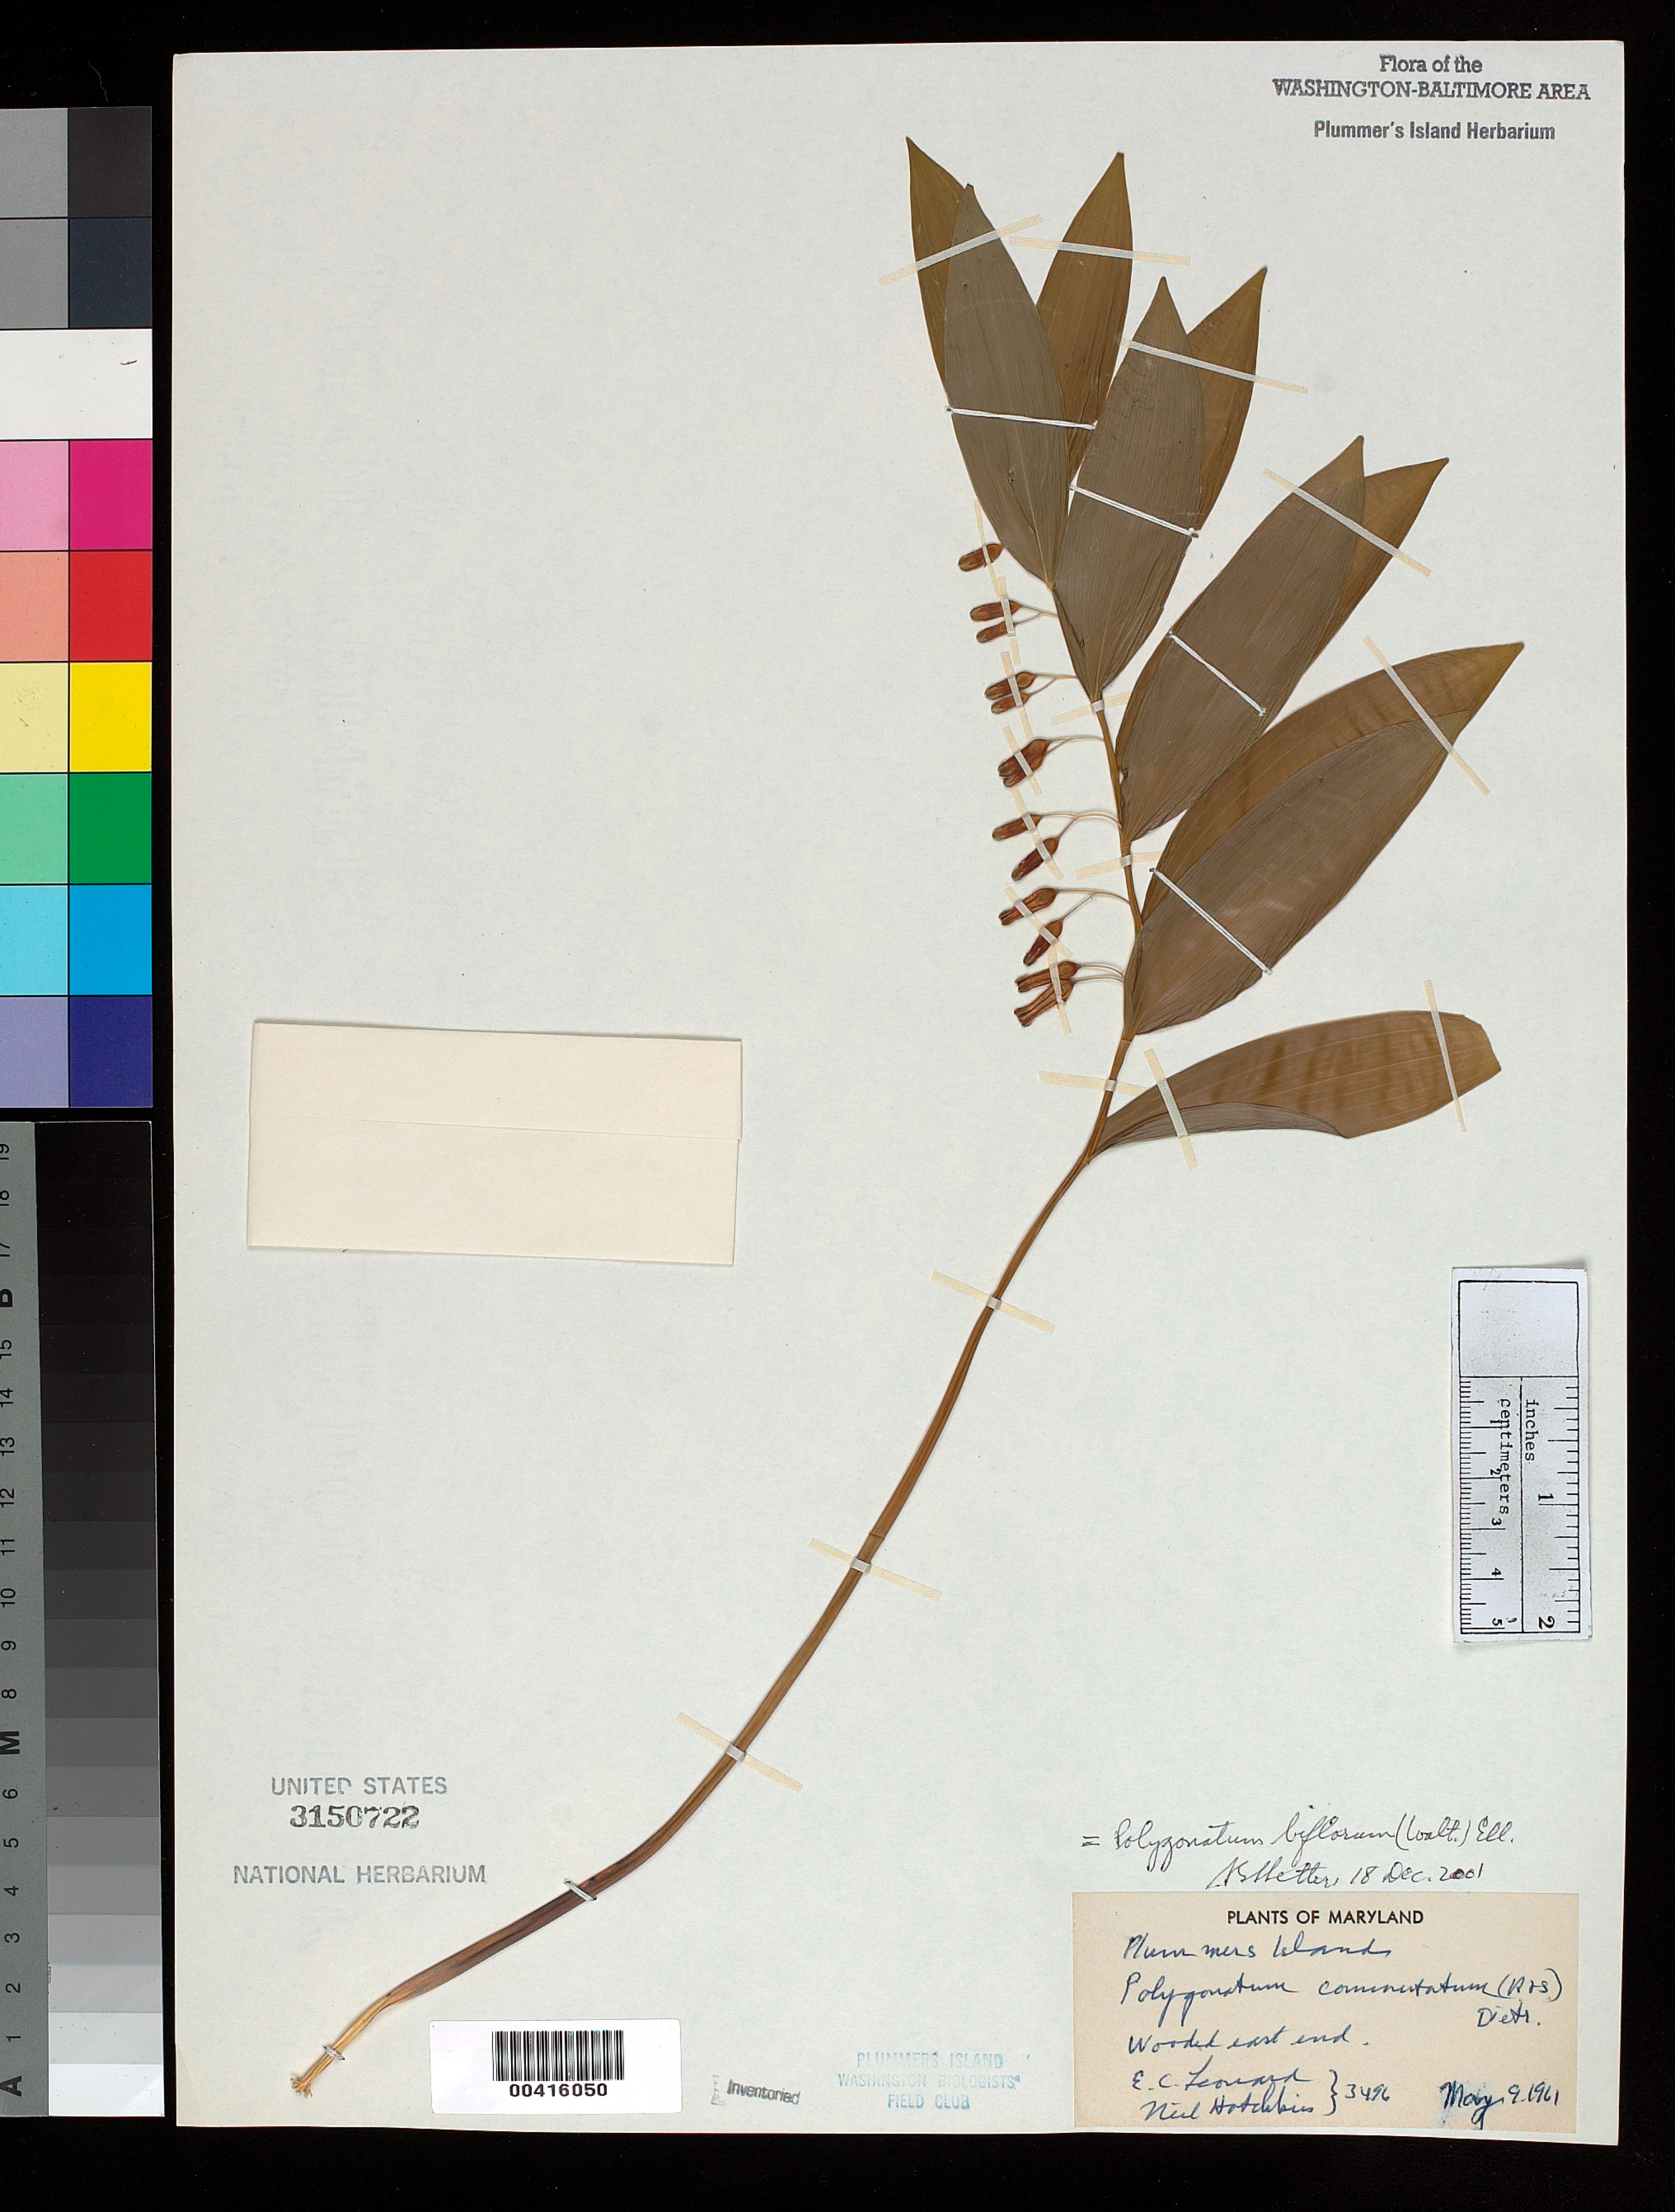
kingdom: Plantae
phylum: Tracheophyta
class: Liliopsida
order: Asparagales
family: Asparagaceae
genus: Polygonatum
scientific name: Polygonatum biflorum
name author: (Walter) Elliott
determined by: Shetler, Stanwyn G., (US), NMNH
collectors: E. C. Leonard & N. Hotchkiss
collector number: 3496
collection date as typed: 09 May 1961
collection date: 1961-05-09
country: United States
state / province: Maryland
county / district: Montgomery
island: Plummers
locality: Plummer's Island; east end C. & O. Canal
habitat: Wooded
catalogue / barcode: US 3150722